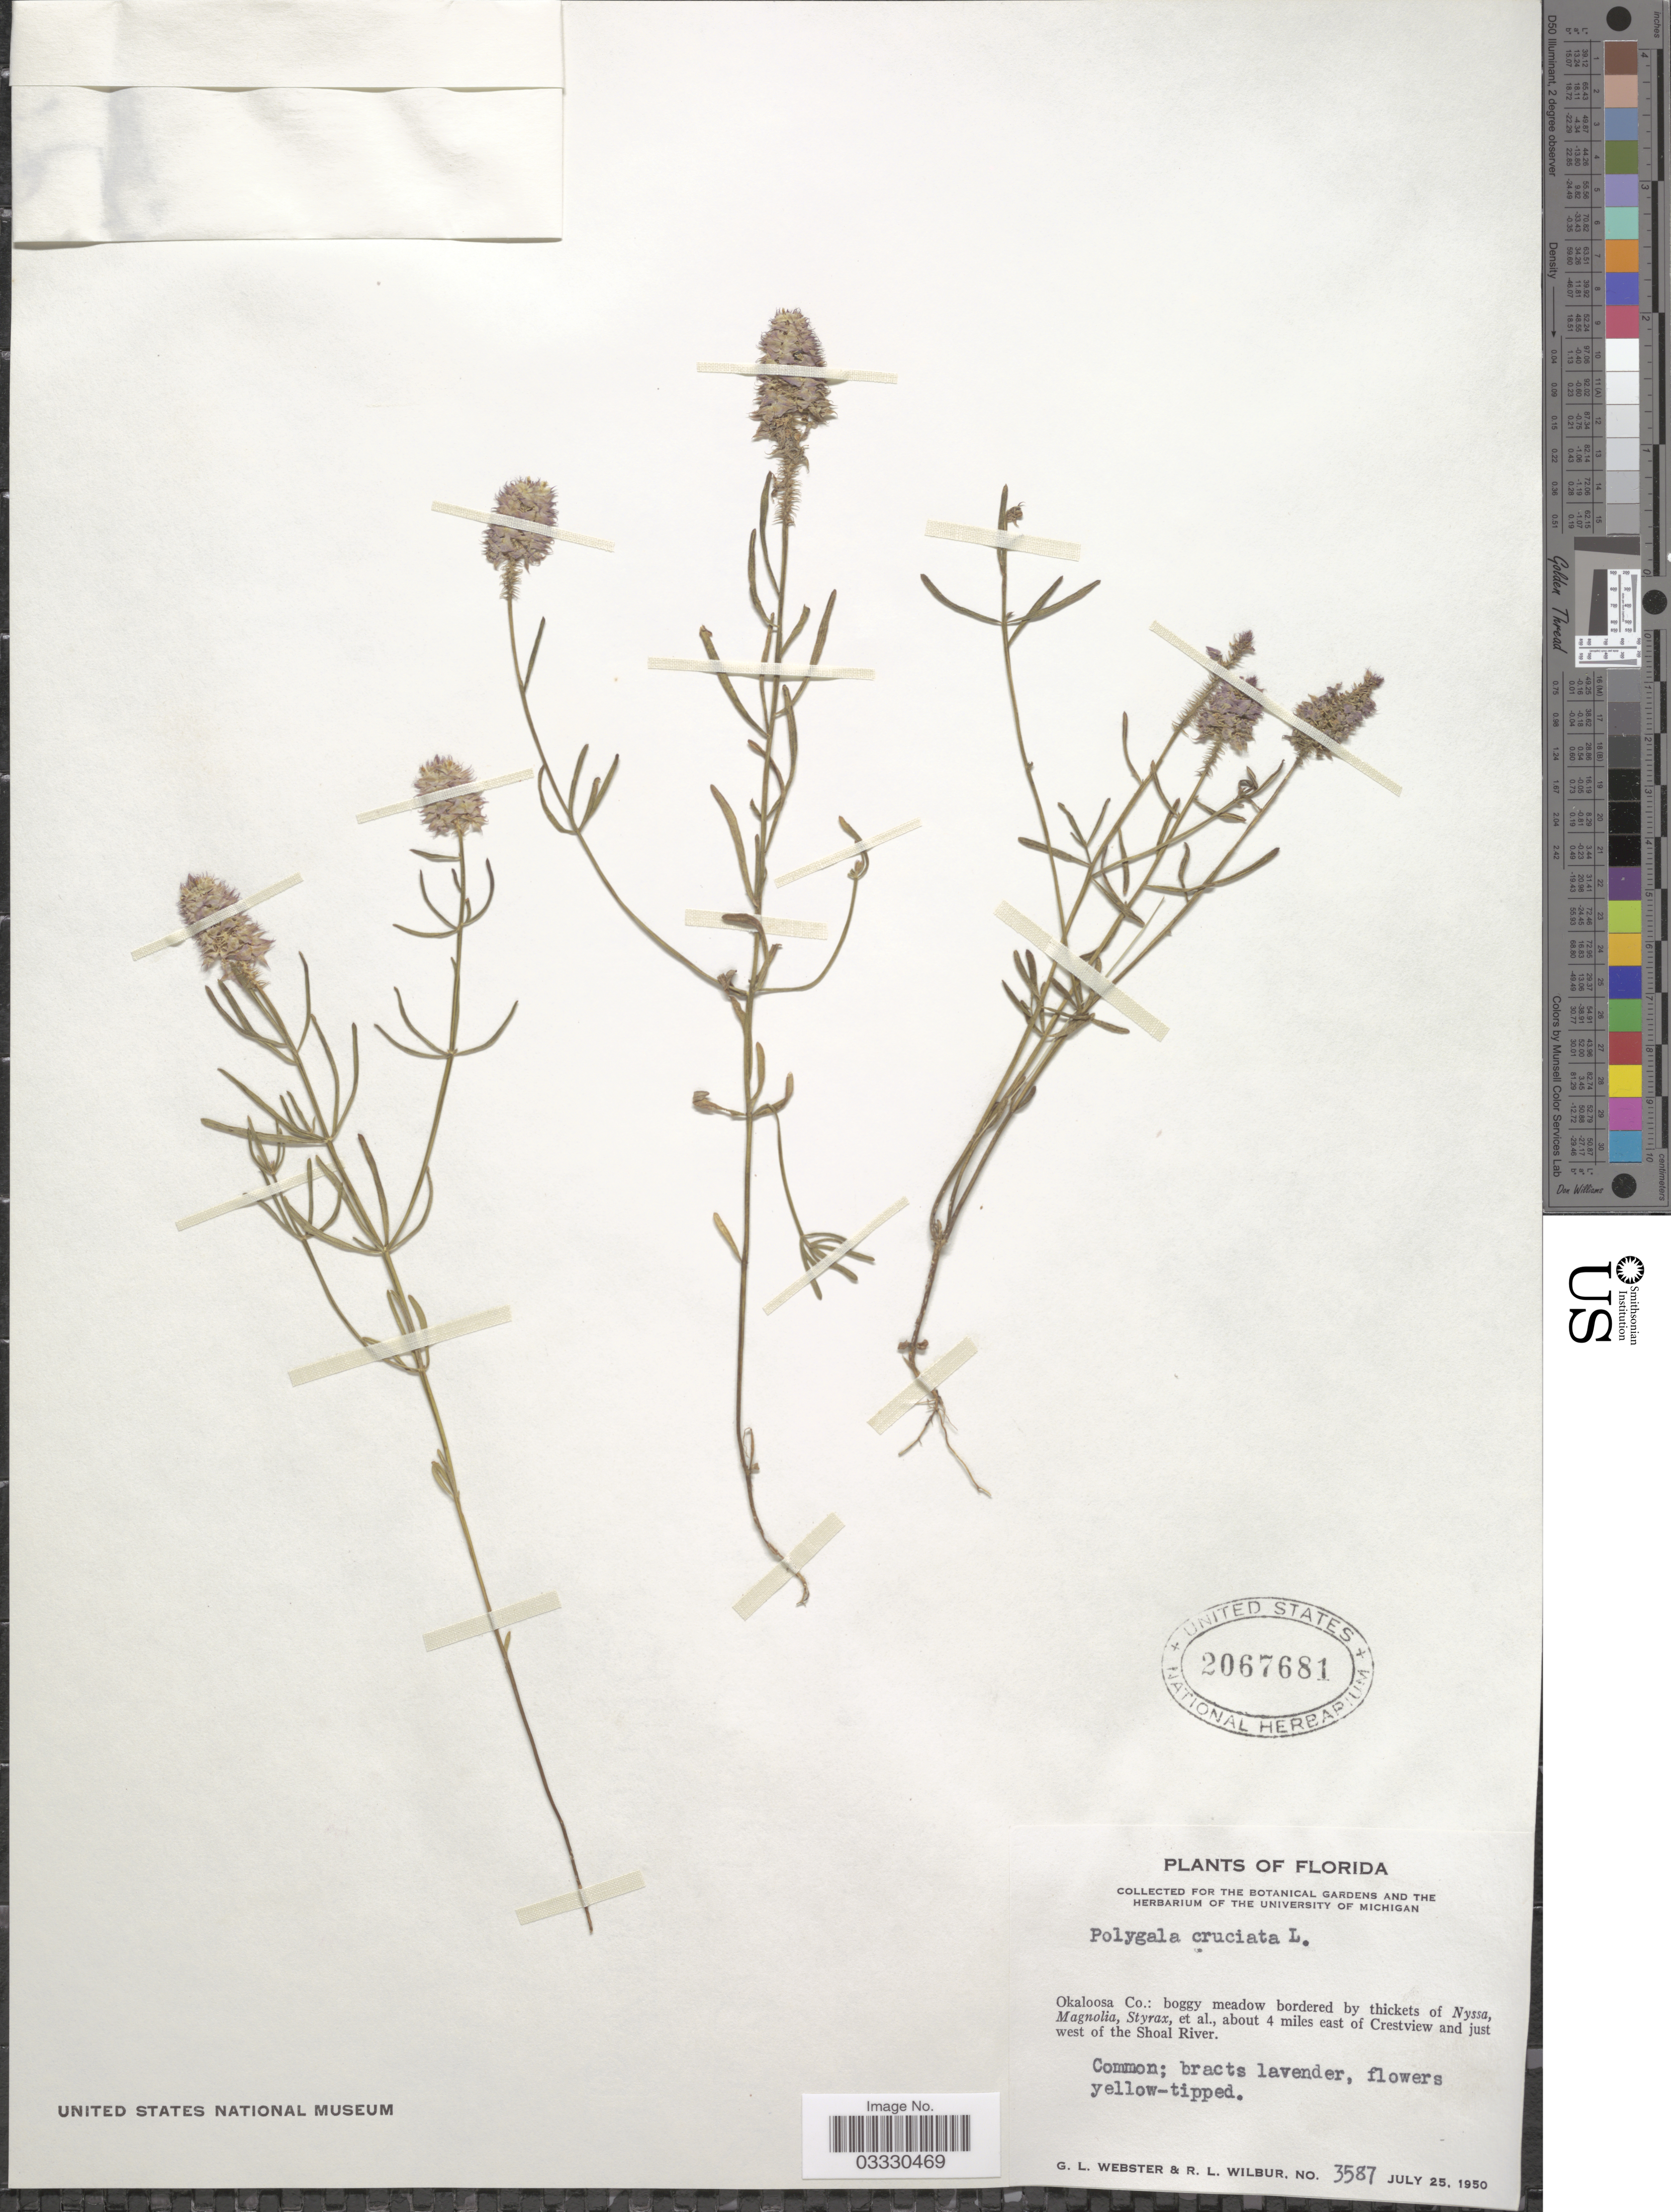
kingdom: Plantae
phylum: Tracheophyta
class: Magnoliopsida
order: Fabales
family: Polygalaceae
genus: Polygala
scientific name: Polygala cruciata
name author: L.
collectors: G. L. Webster & R. L. Wilbur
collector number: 3587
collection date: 1950-07-25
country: United States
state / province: Florida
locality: Okaloosa Co.: about 4 miles east of Crestview and just west of the Shoal River.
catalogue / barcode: US 2067681